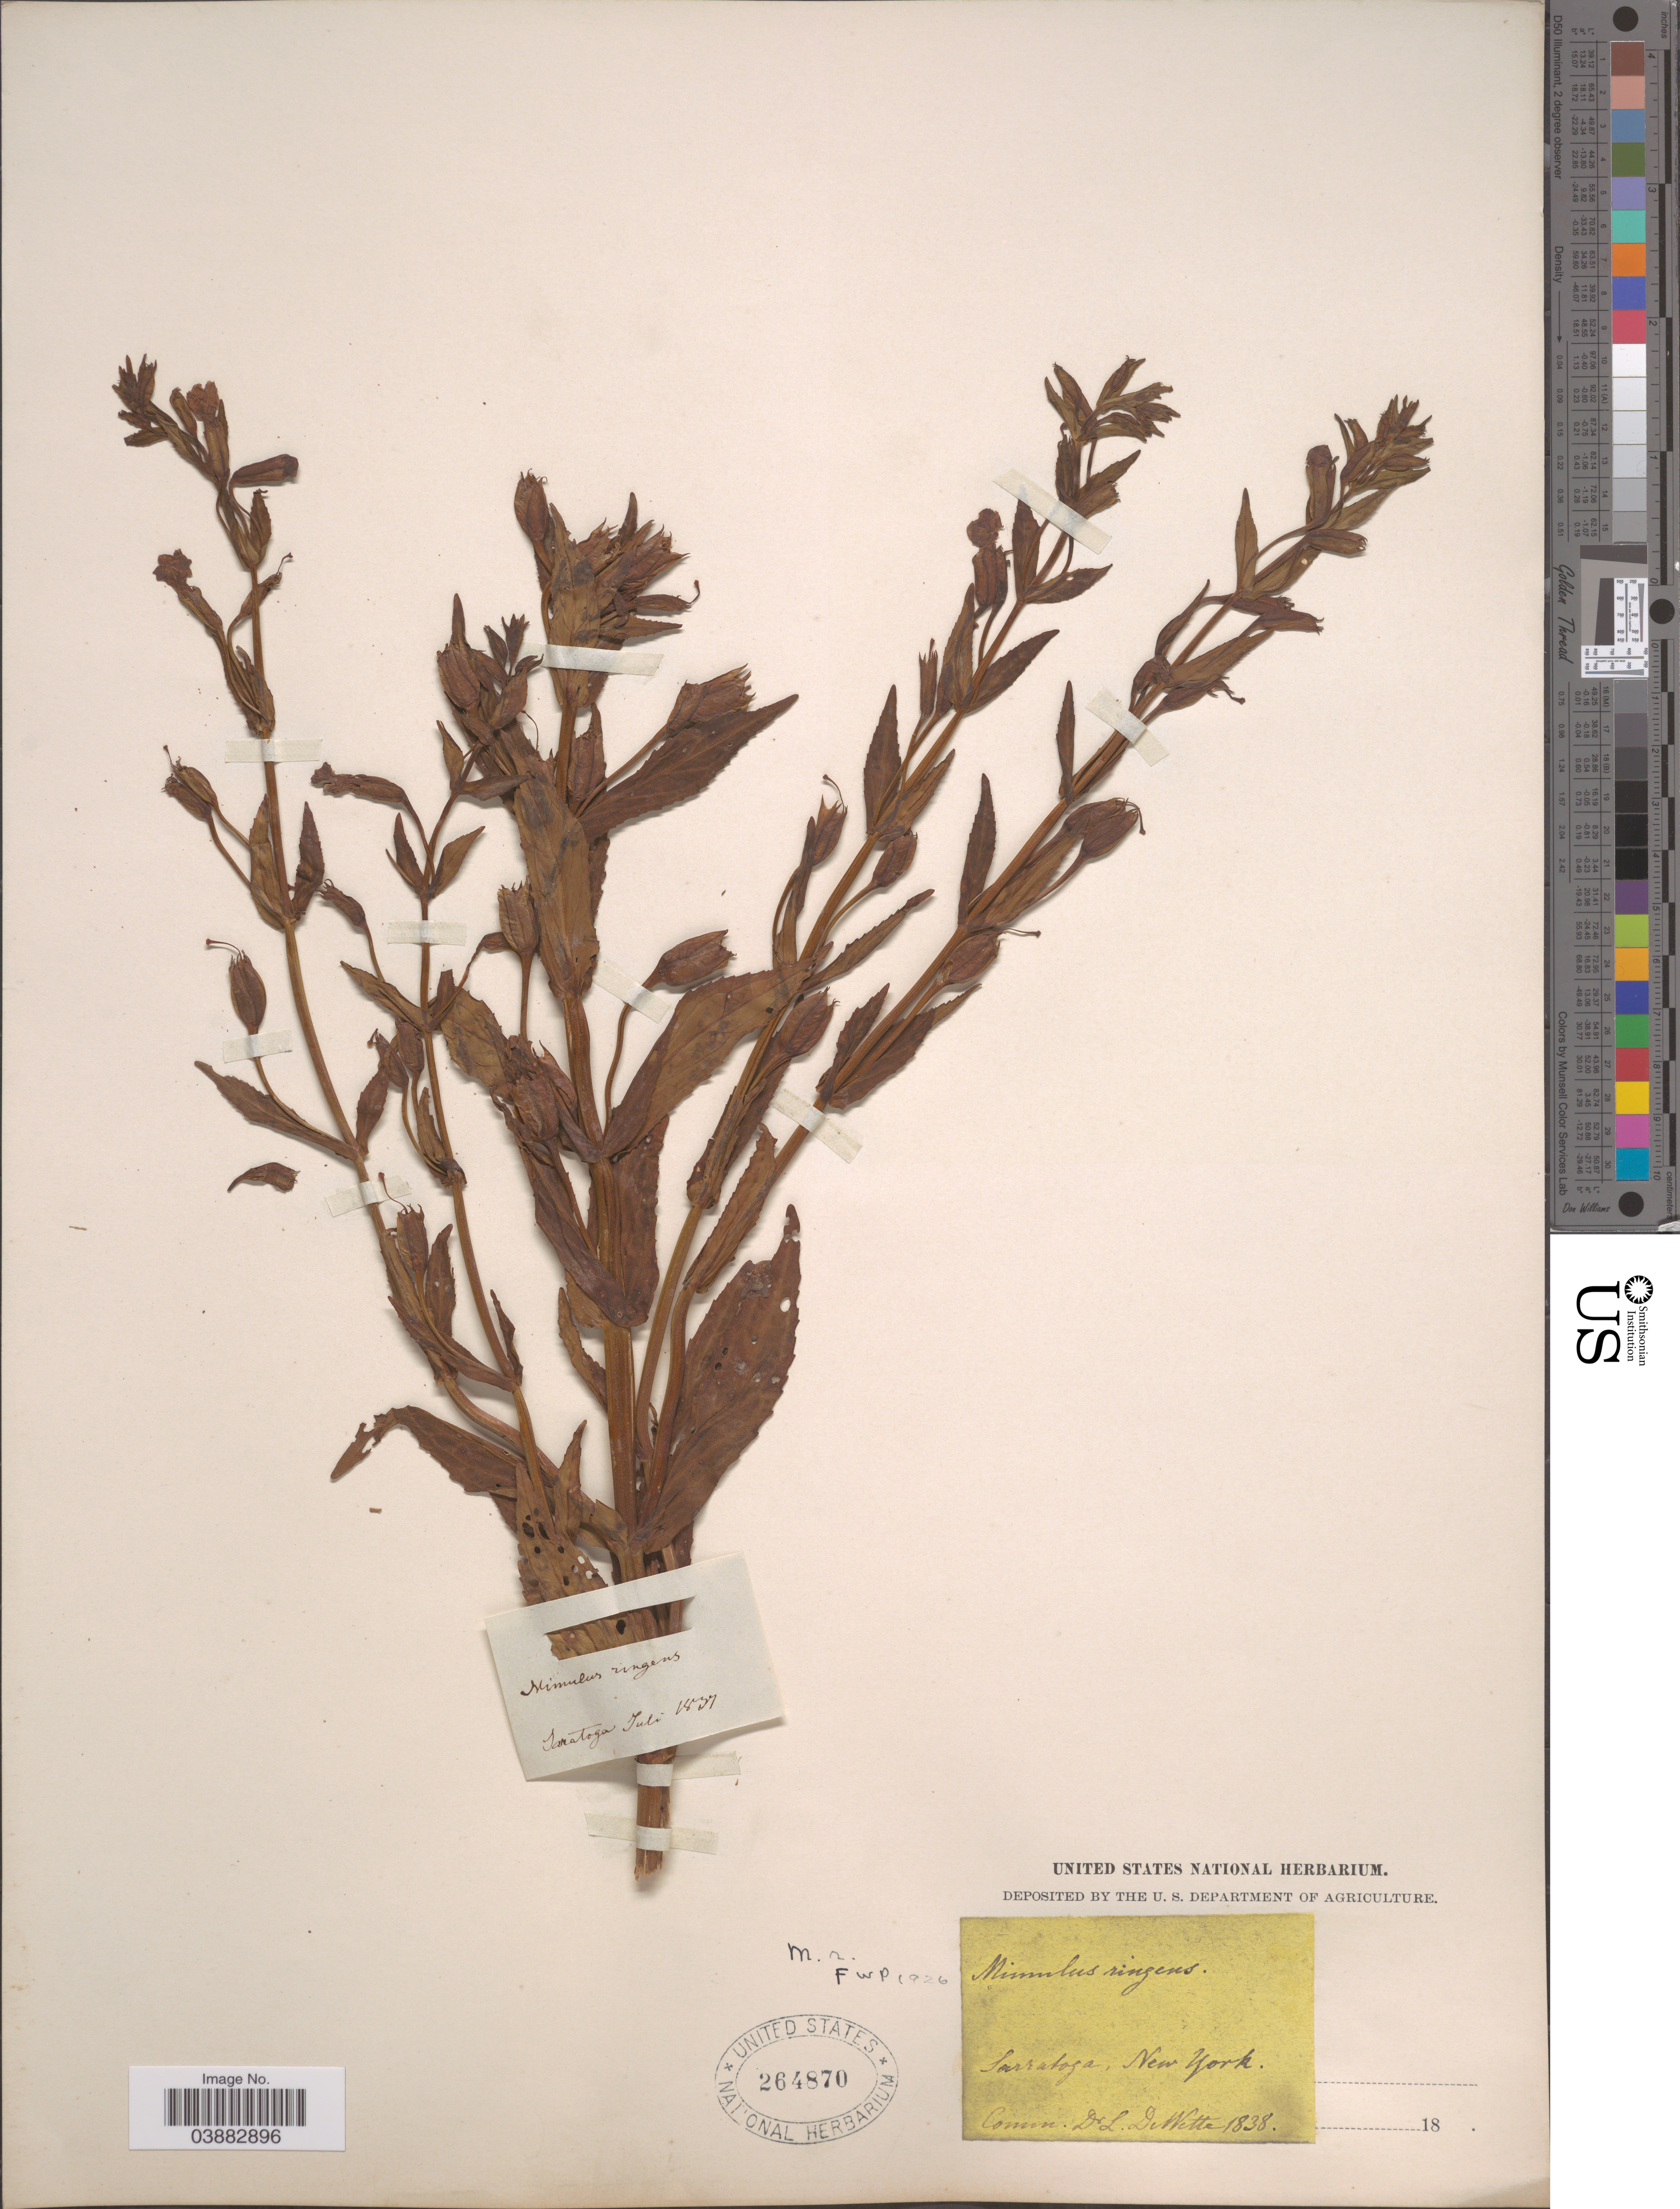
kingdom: Plantae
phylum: Tracheophyta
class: Magnoliopsida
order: Lamiales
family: Phrymaceae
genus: Mimulus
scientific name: Mimulus ringens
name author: L.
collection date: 1837-07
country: United States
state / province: New York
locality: Sarratoga.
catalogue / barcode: US 264870